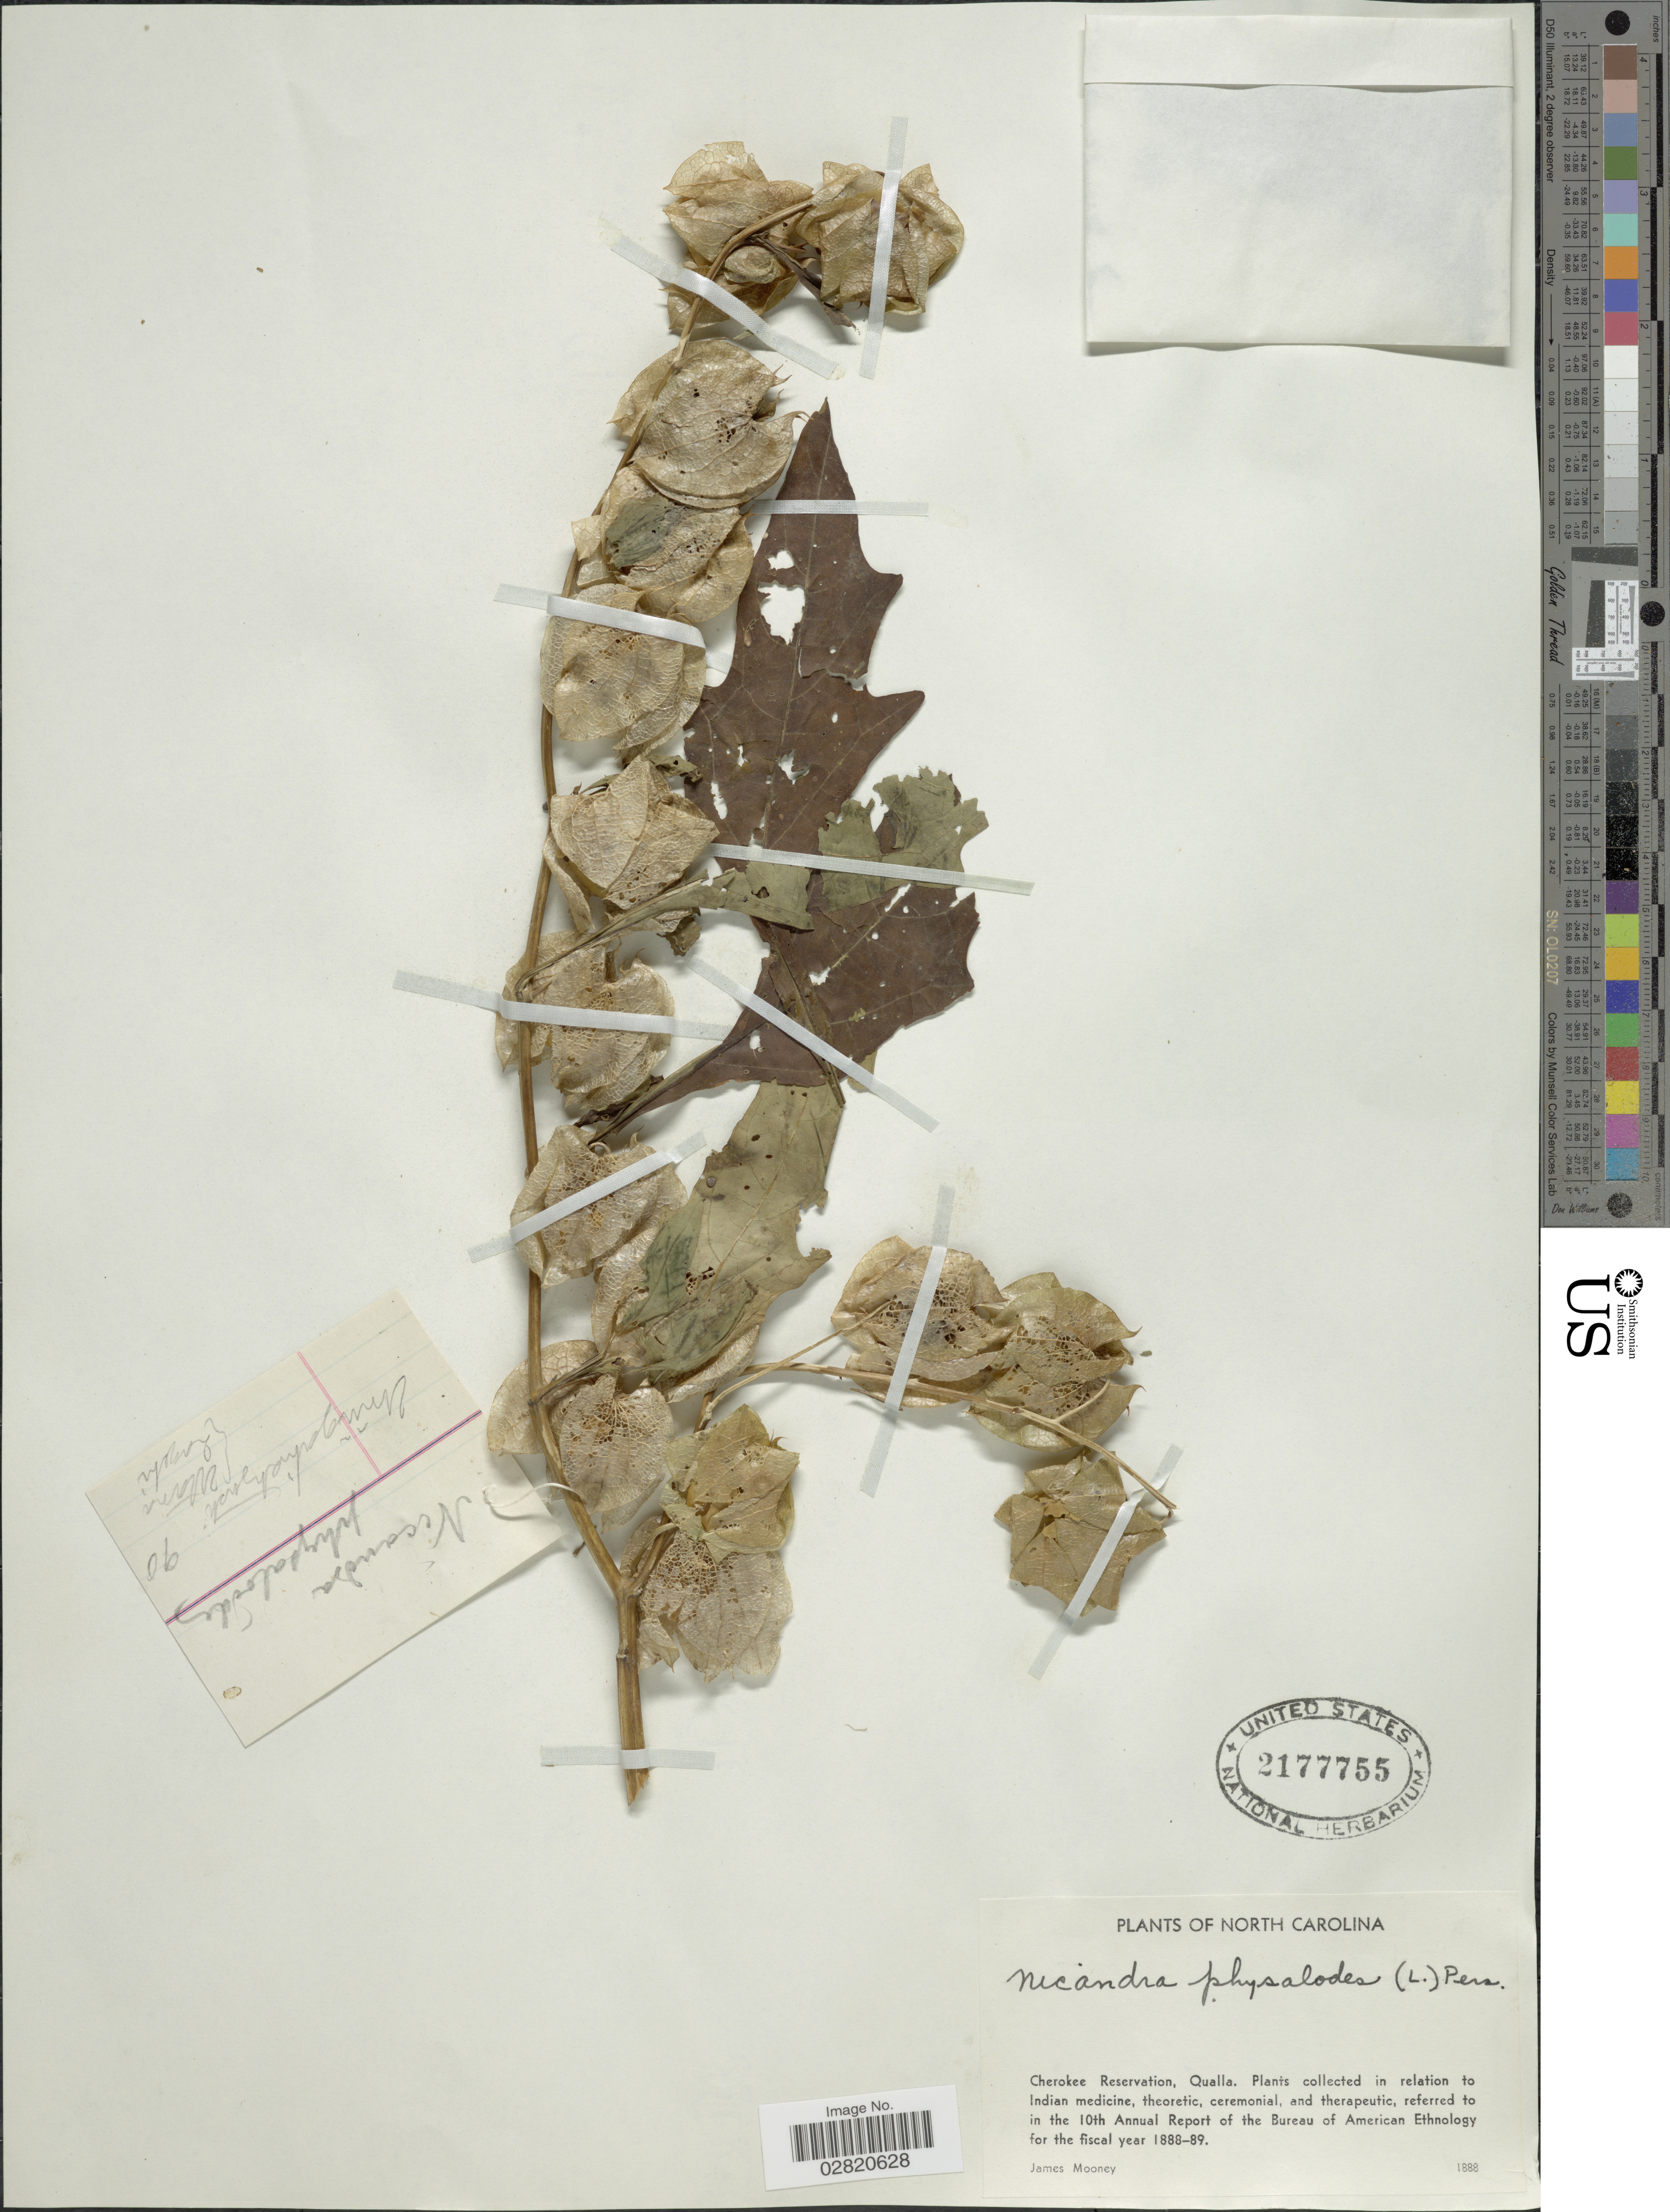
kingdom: Plantae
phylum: Tracheophyta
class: Magnoliopsida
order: Solanales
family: Solanaceae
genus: Nicandra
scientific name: Nicandra physalodes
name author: (L.) Gaertn.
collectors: J. Mooney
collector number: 90?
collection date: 1888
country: United States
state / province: North Carolina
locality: Cherokee Reservation, Qualla.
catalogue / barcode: US 2177755